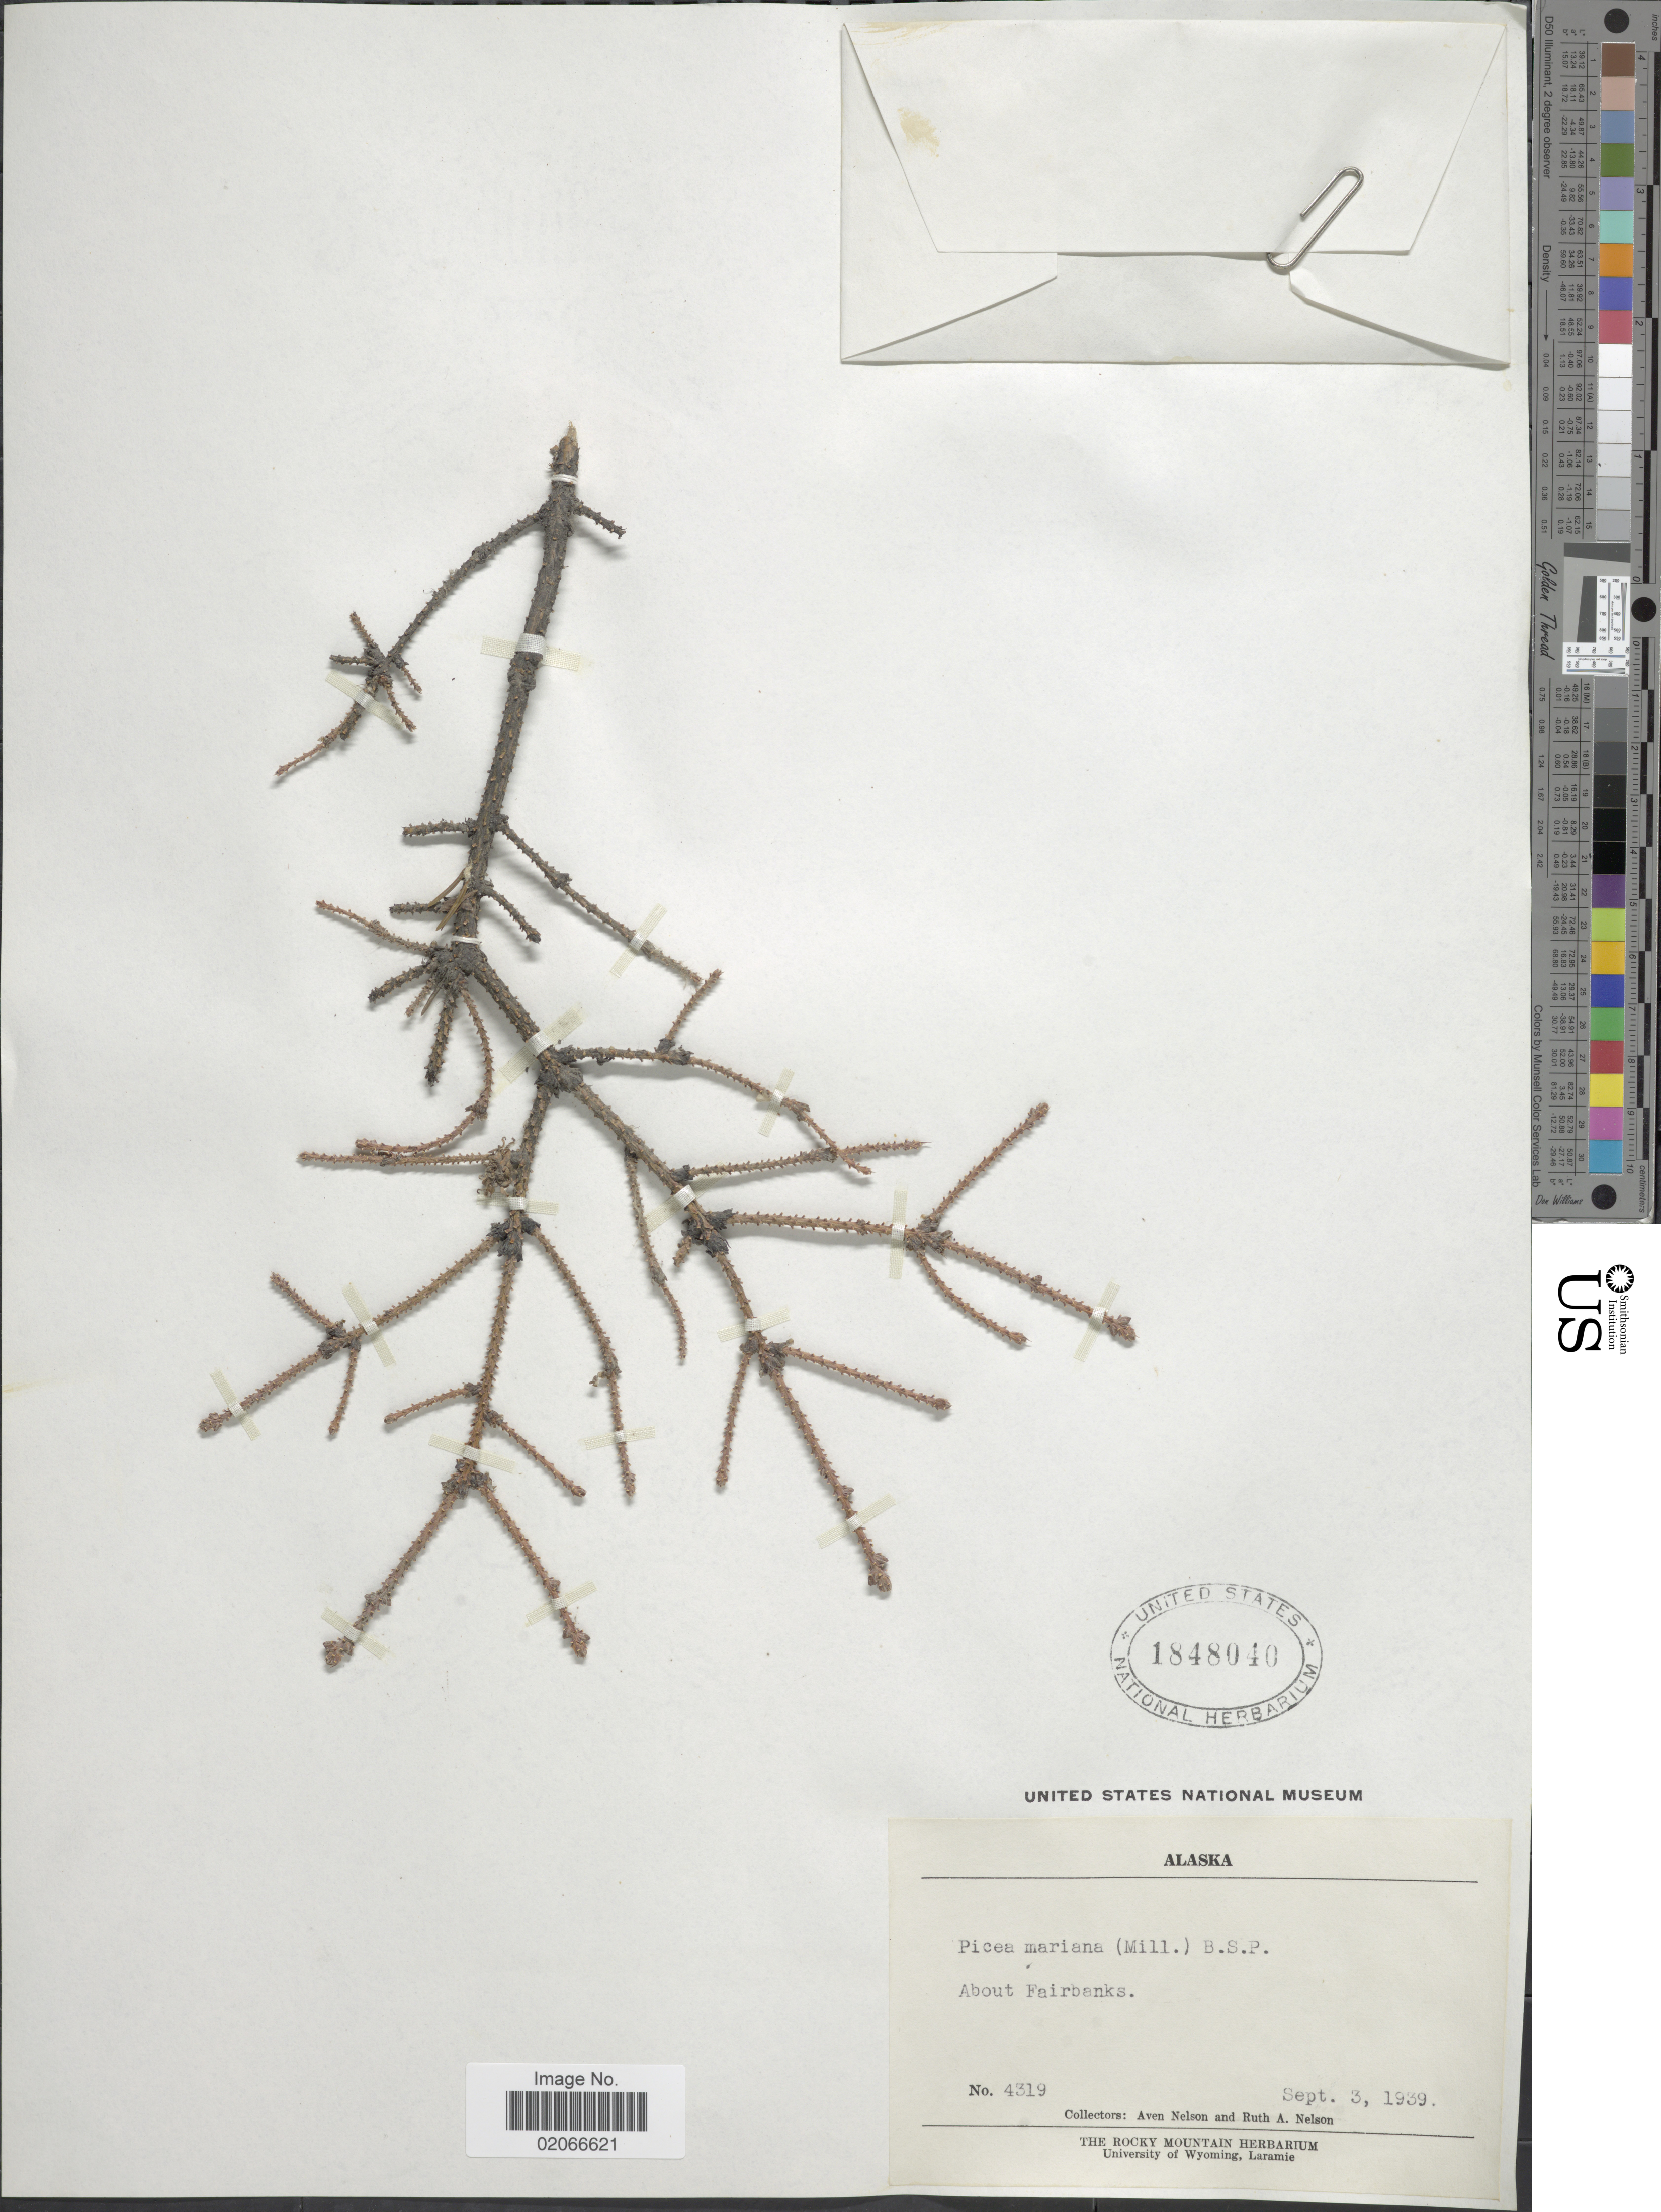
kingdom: Plantae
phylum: Tracheophyta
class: Pinopsida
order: Pinales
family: Pinaceae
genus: Picea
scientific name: Picea mariana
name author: (Mill.) Britton, Stearns & Poggenb.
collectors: A. Nelson & R. A. Nelson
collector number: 4319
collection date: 1939-09-03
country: United States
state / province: Alaska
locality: About Fairbanks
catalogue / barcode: US 1848040